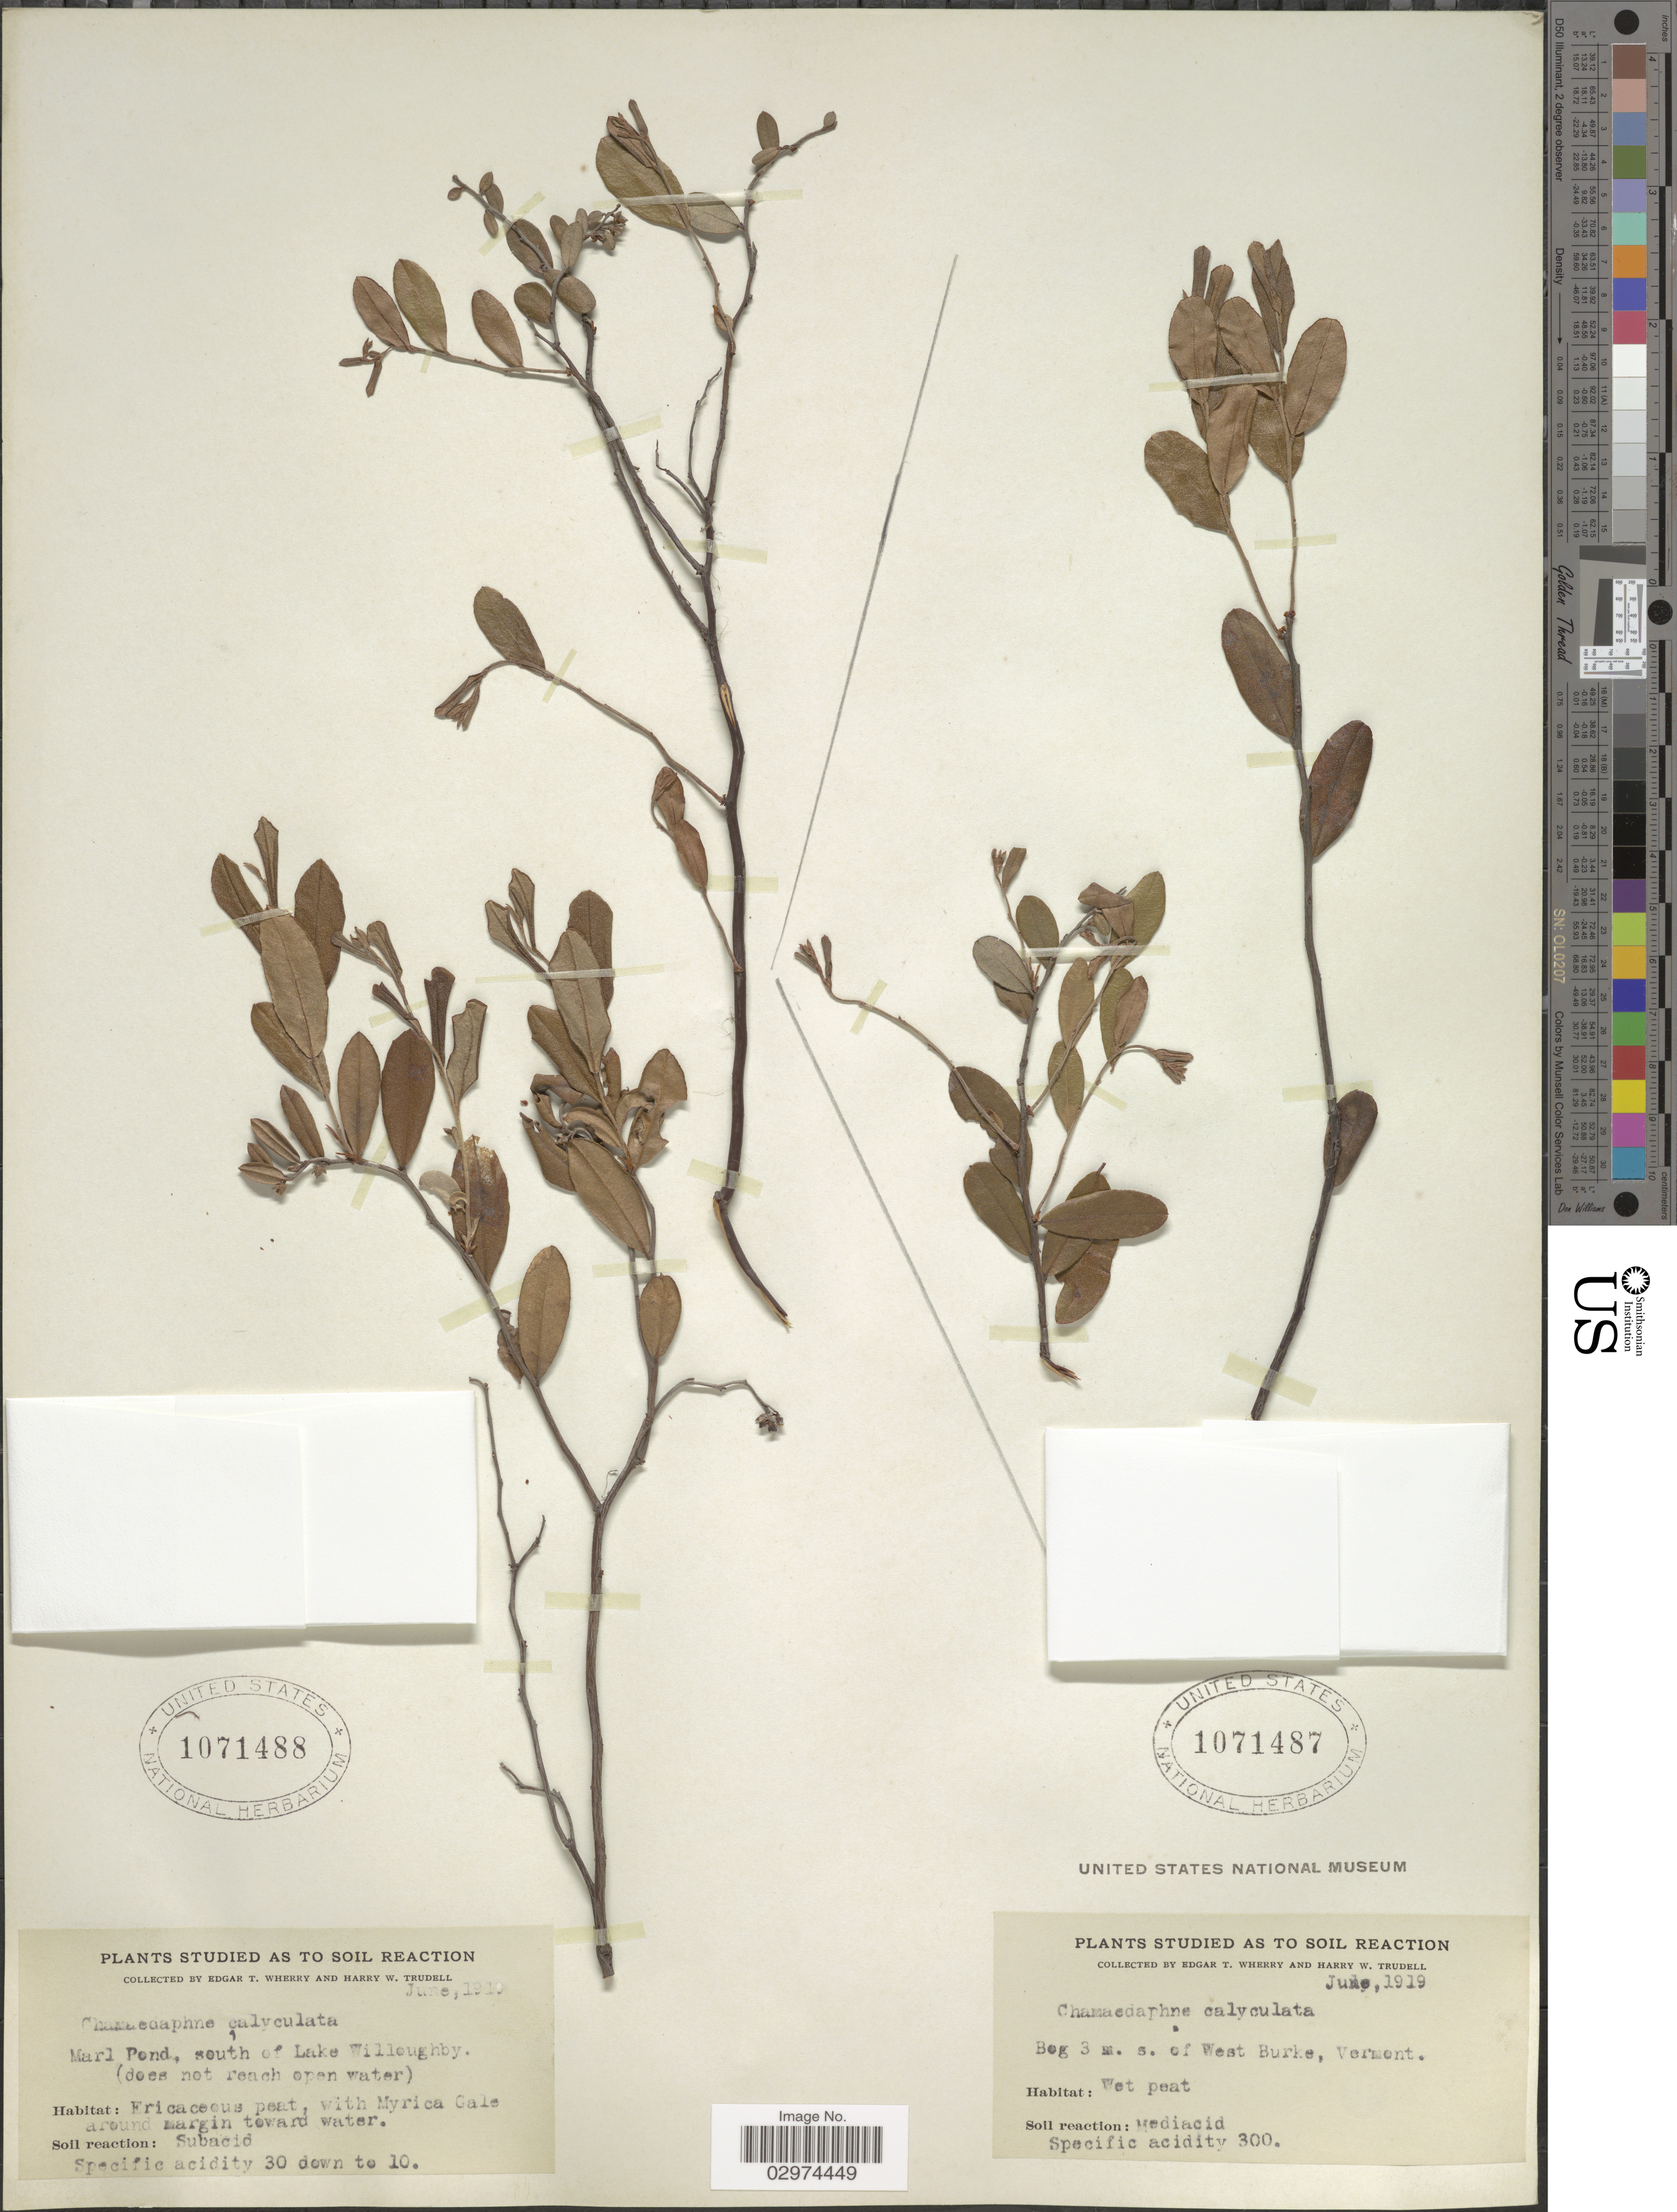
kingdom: Plantae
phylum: Tracheophyta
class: Magnoliopsida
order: Ericales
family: Ericaceae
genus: Chamaedaphne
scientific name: Chamaedaphne calyculata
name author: (L.) Moench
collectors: E. T. Wherry & H. Trudell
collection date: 1919-06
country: United States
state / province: Vermont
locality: Bog 3 m. s. of West Burke.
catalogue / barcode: US 1071487-2